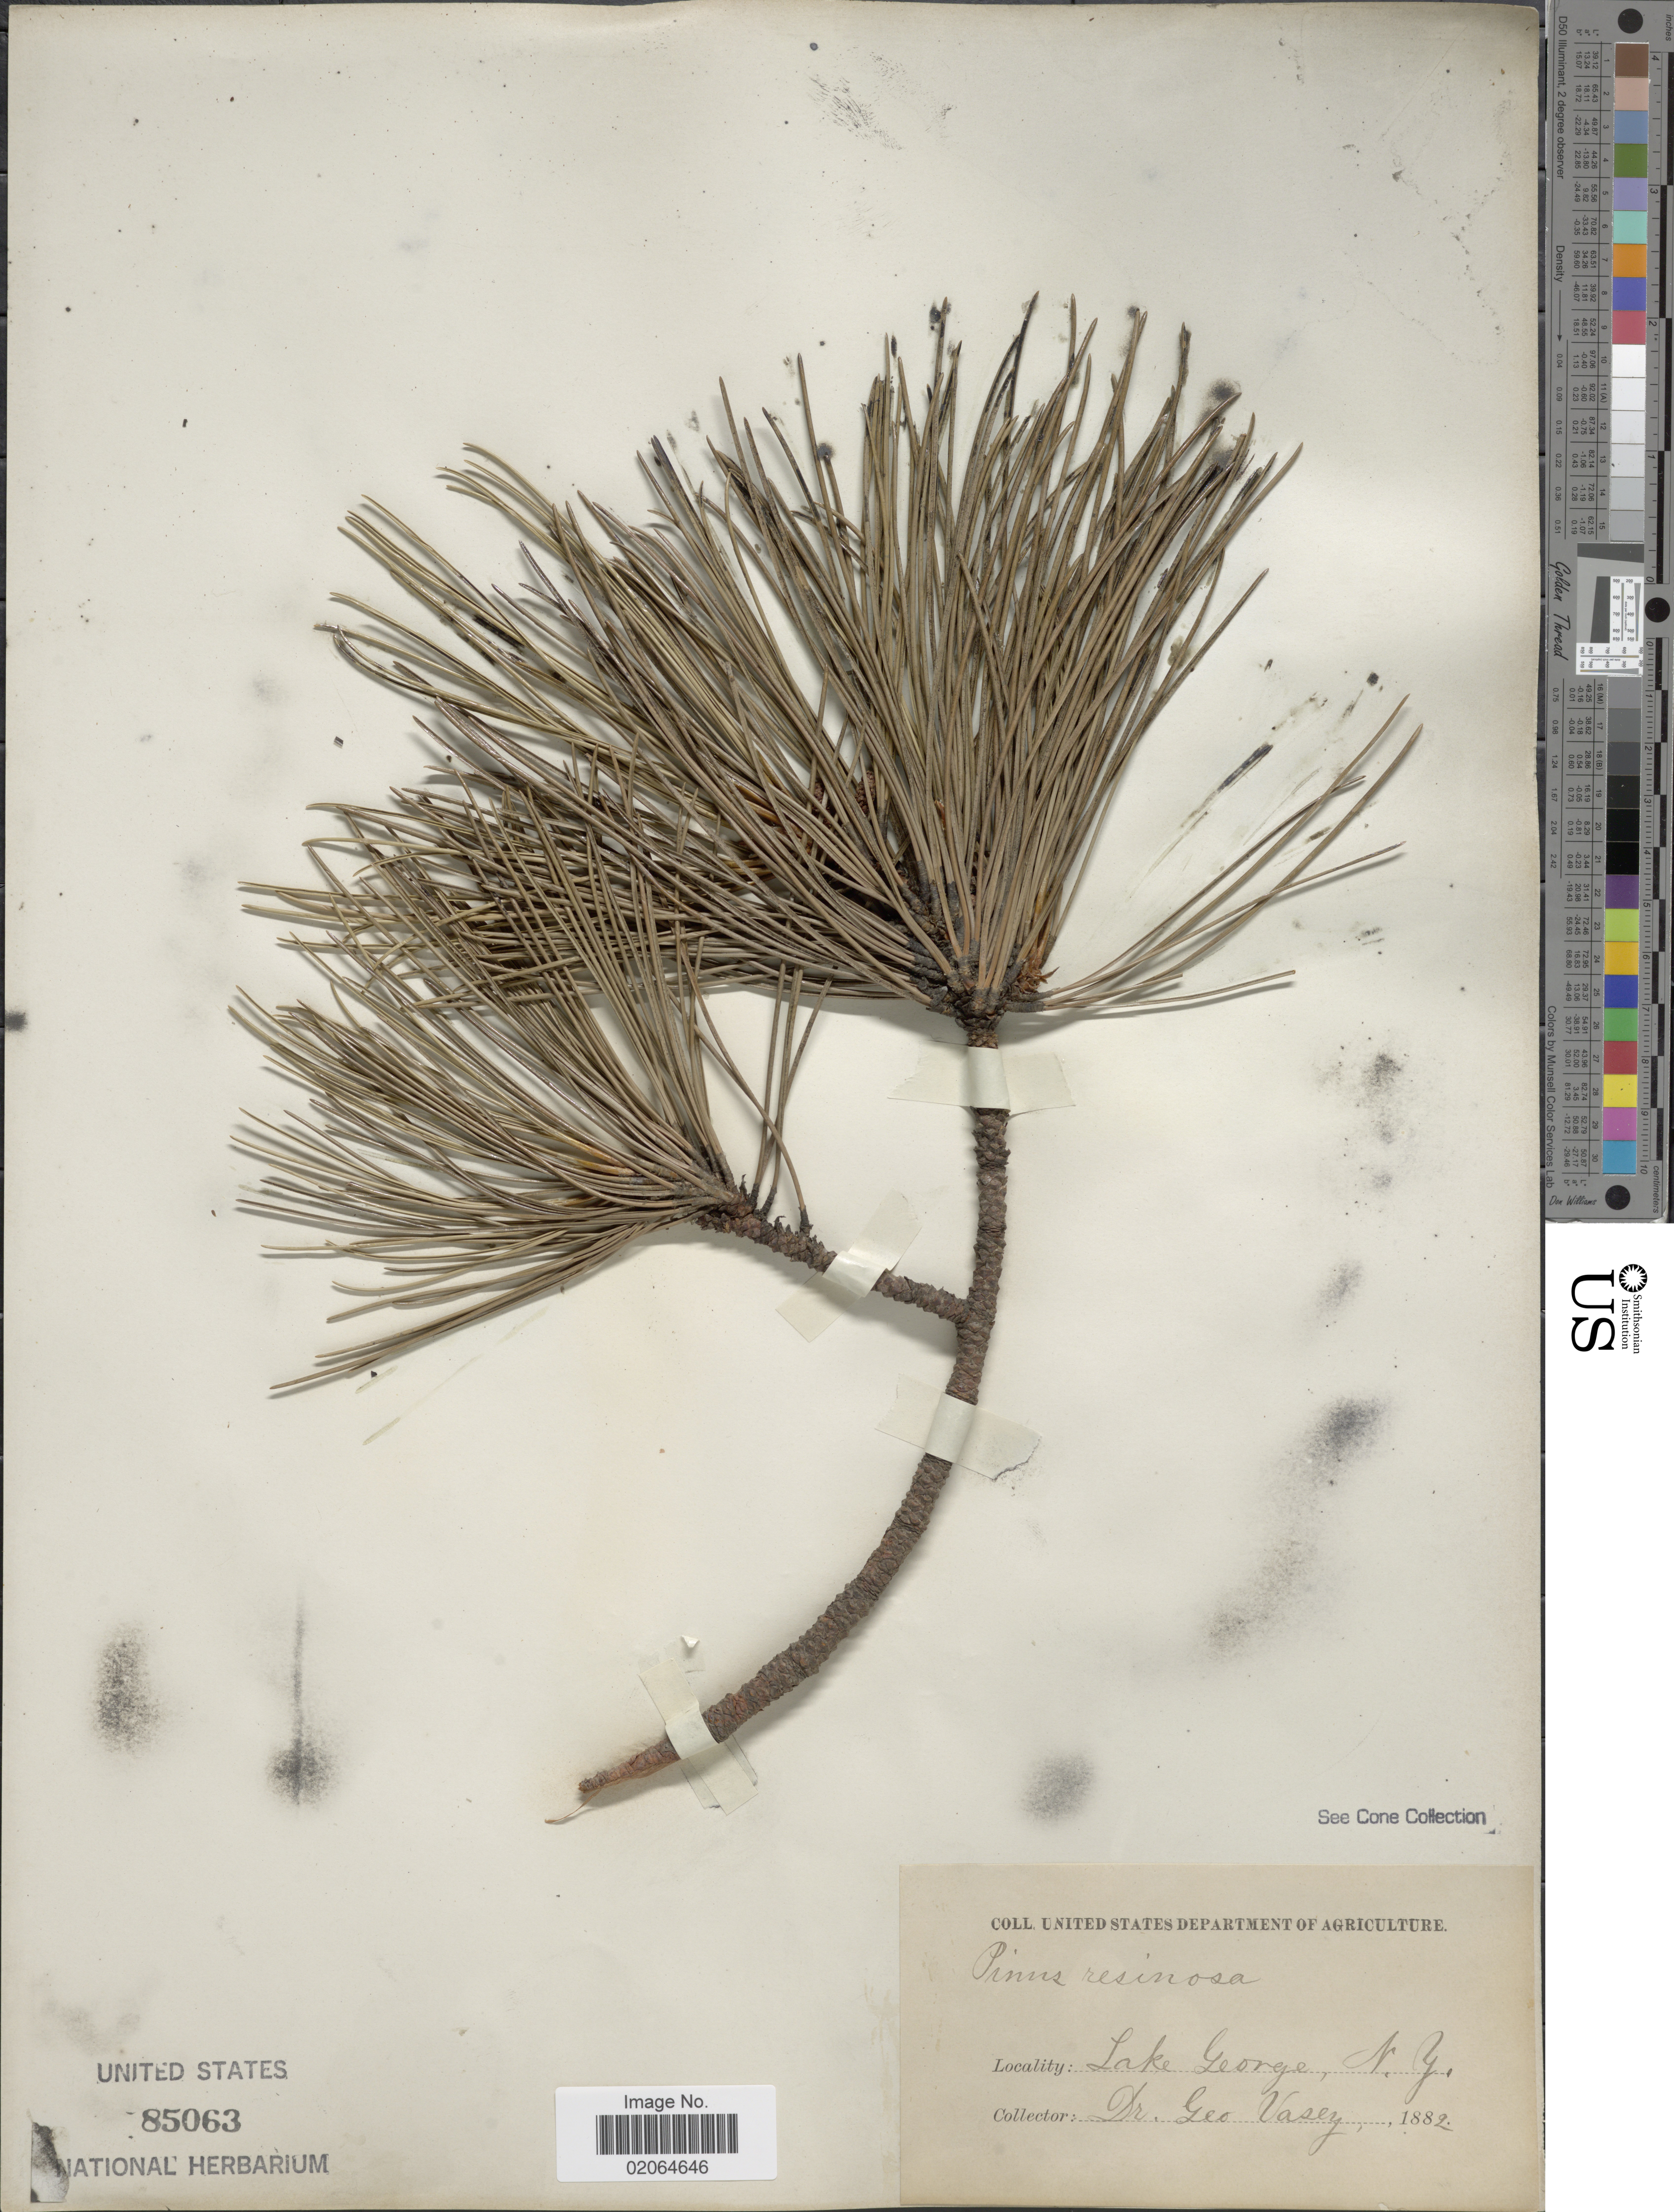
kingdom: Plantae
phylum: Tracheophyta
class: Pinopsida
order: Pinales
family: Pinaceae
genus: Pinus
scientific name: Pinus resinosa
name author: Aiton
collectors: G. Vasey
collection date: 1882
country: United States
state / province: New York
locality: Lake George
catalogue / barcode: US 85063